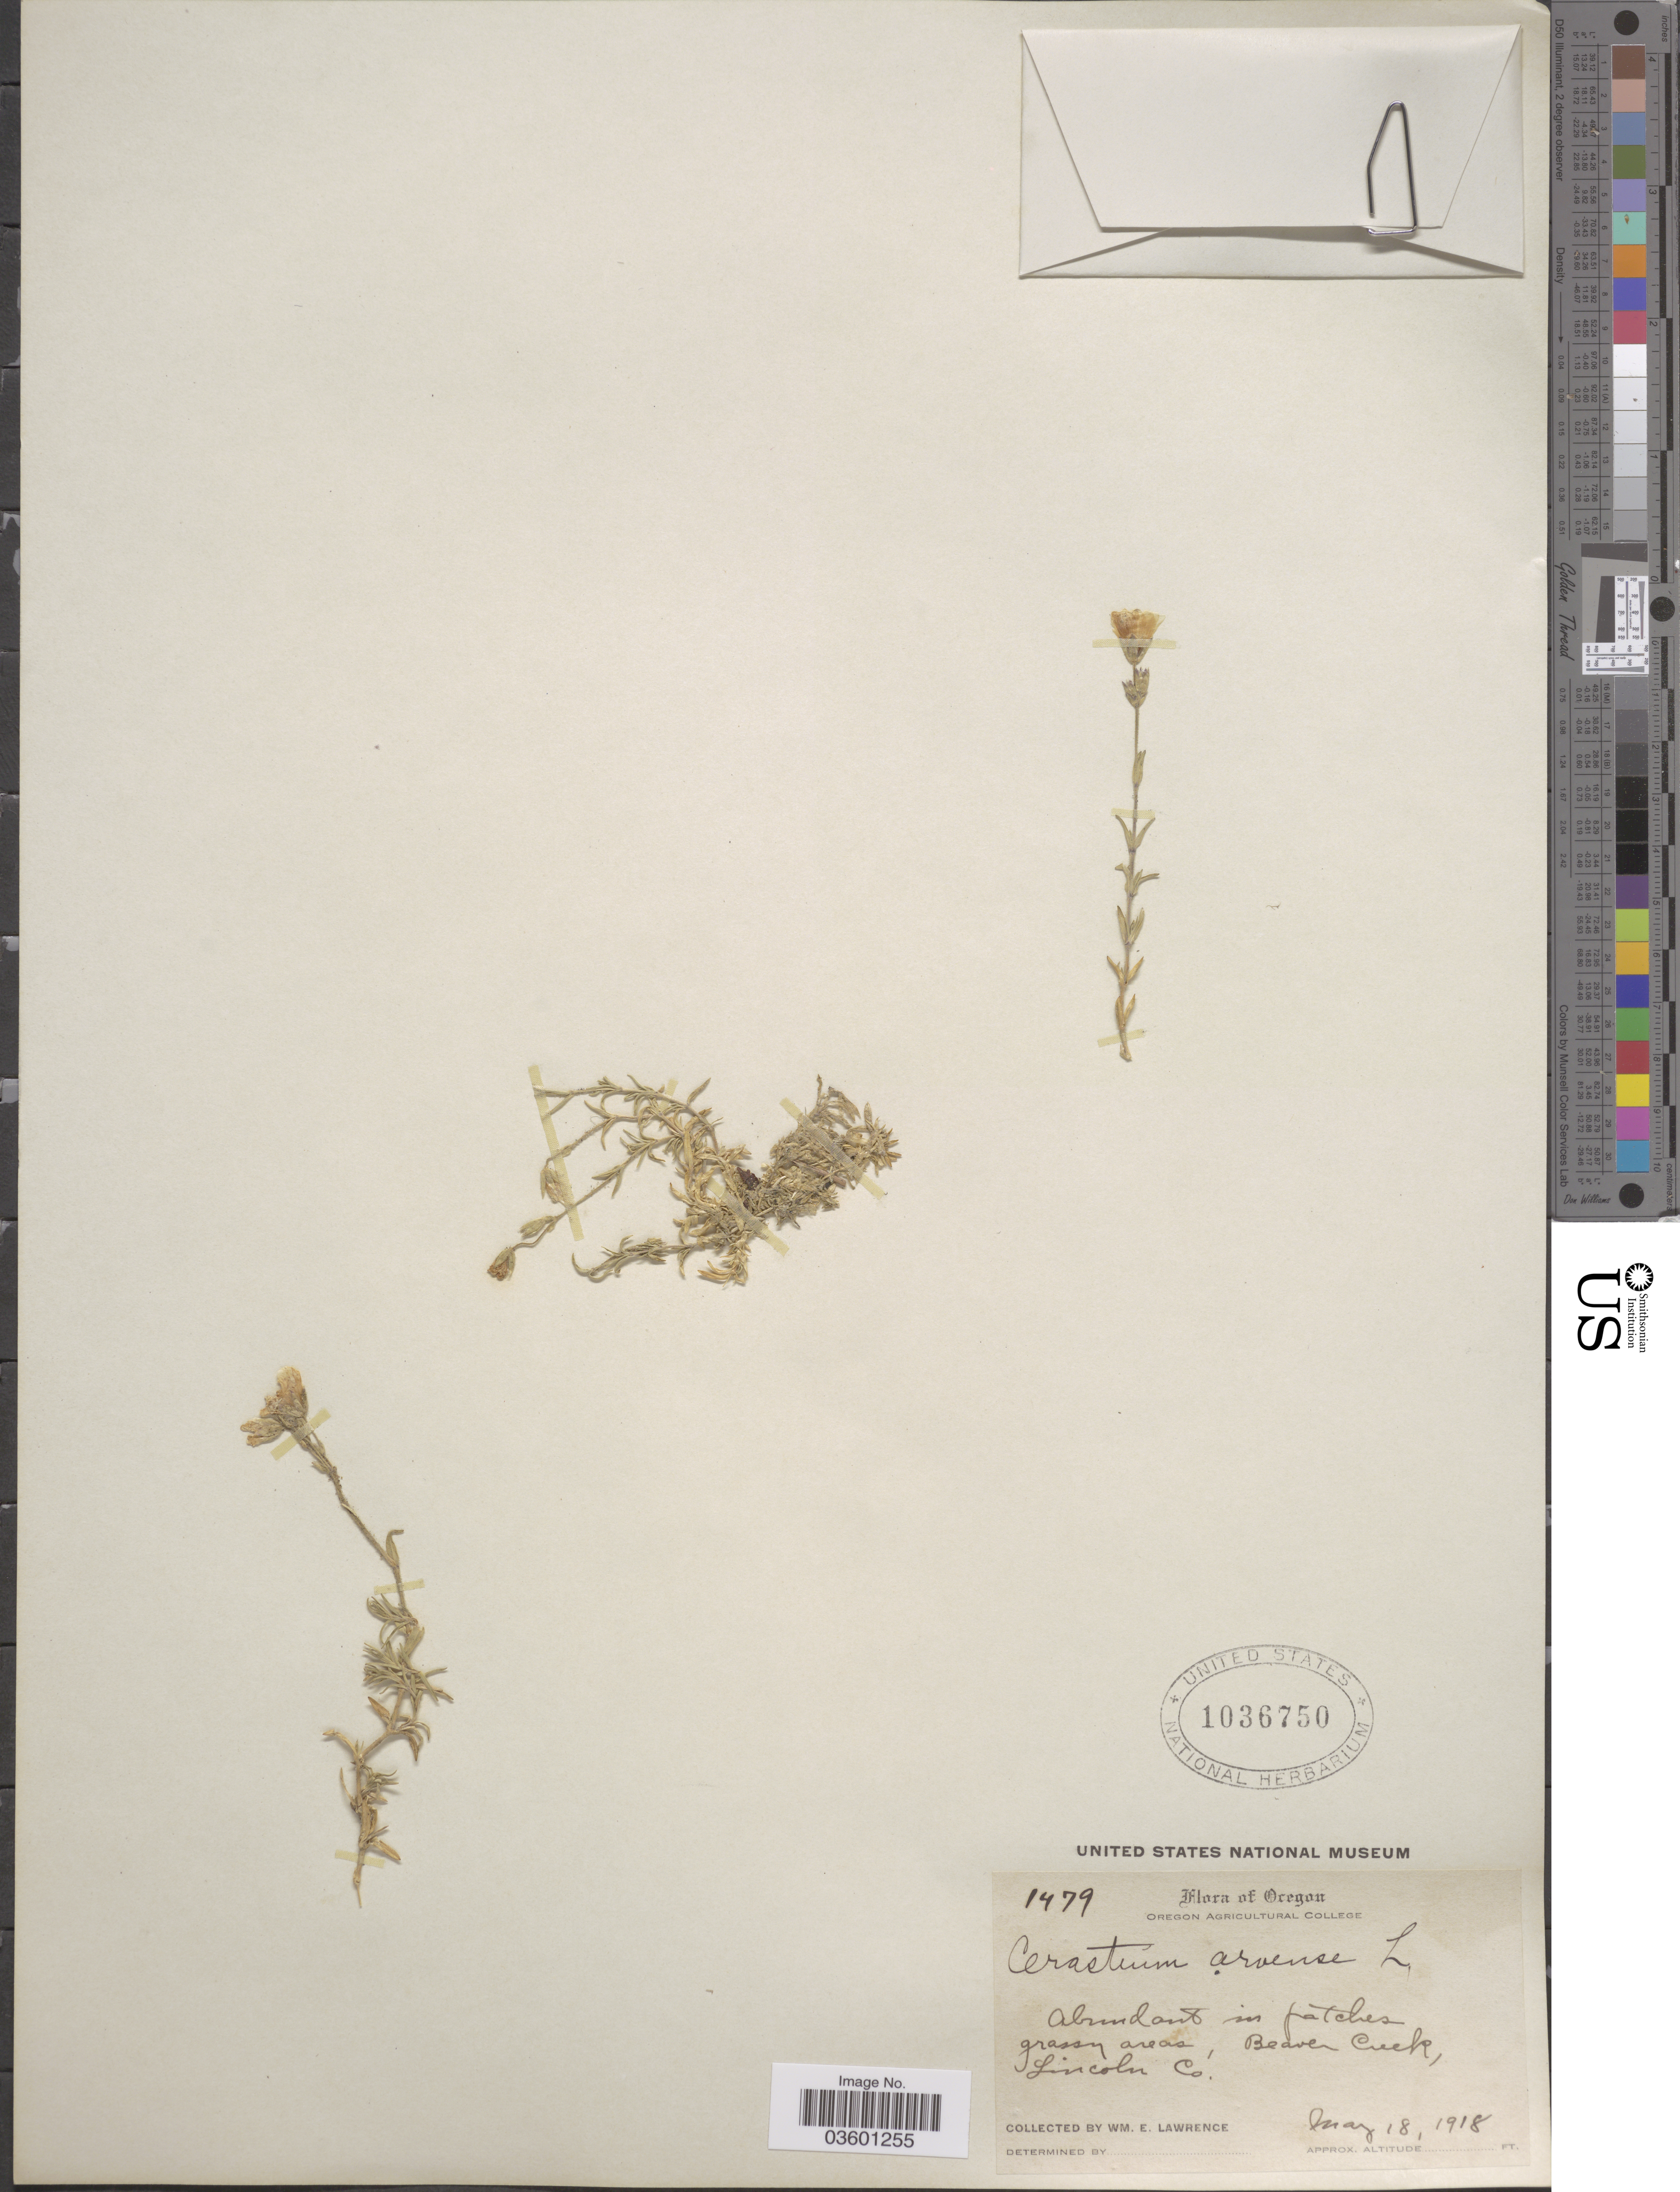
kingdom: Plantae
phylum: Tracheophyta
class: Magnoliopsida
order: Caryophyllales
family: Caryophyllaceae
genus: Cerastium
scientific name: Cerastium arvense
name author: L.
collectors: W. Lawrence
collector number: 1479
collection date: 1918-05-18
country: United States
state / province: Oregon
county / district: Lincoln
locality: Beaver Creek, Lincoln Co.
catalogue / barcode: US 1036750